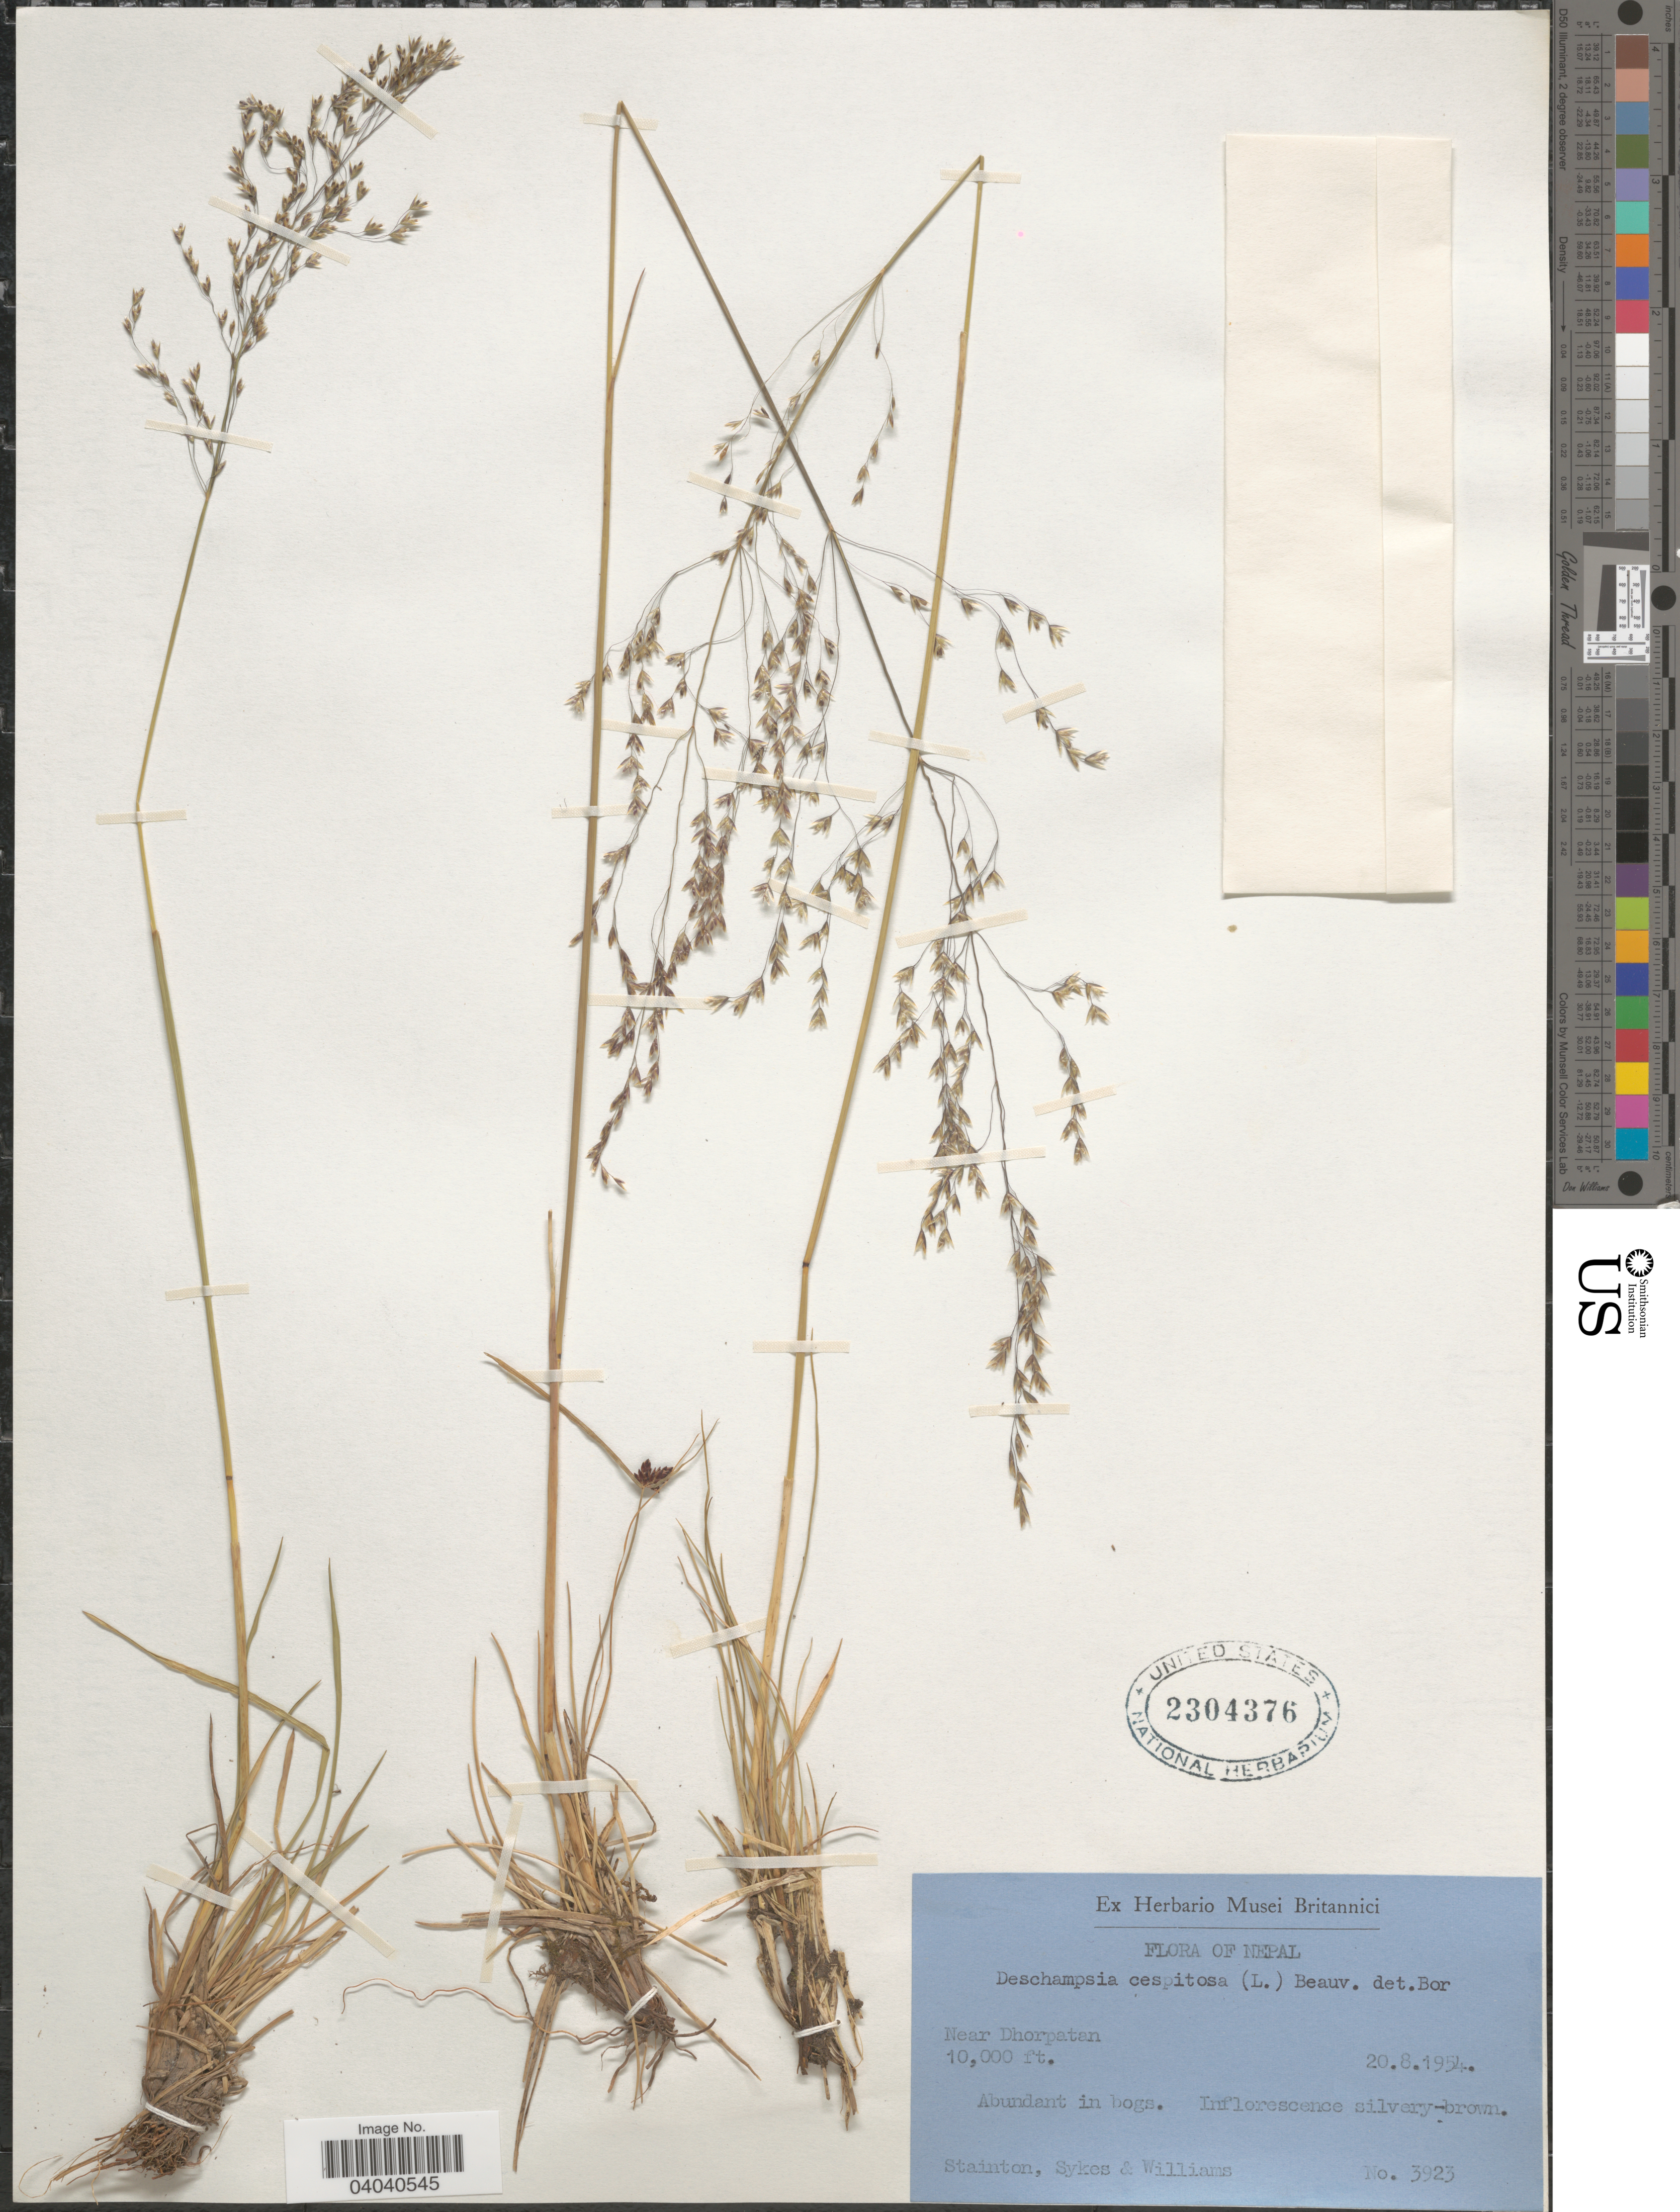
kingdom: Plantae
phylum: Tracheophyta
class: Liliopsida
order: Poales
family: Poaceae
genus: Deschampsia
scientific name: Deschampsia cespitosa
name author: (L.) P. Beauv.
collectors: -. Stainton, Sykes, -- & -- Williams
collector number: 3923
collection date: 1954-08-20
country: Nepal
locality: Near Dhorpatan.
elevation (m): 3048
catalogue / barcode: US 2304376